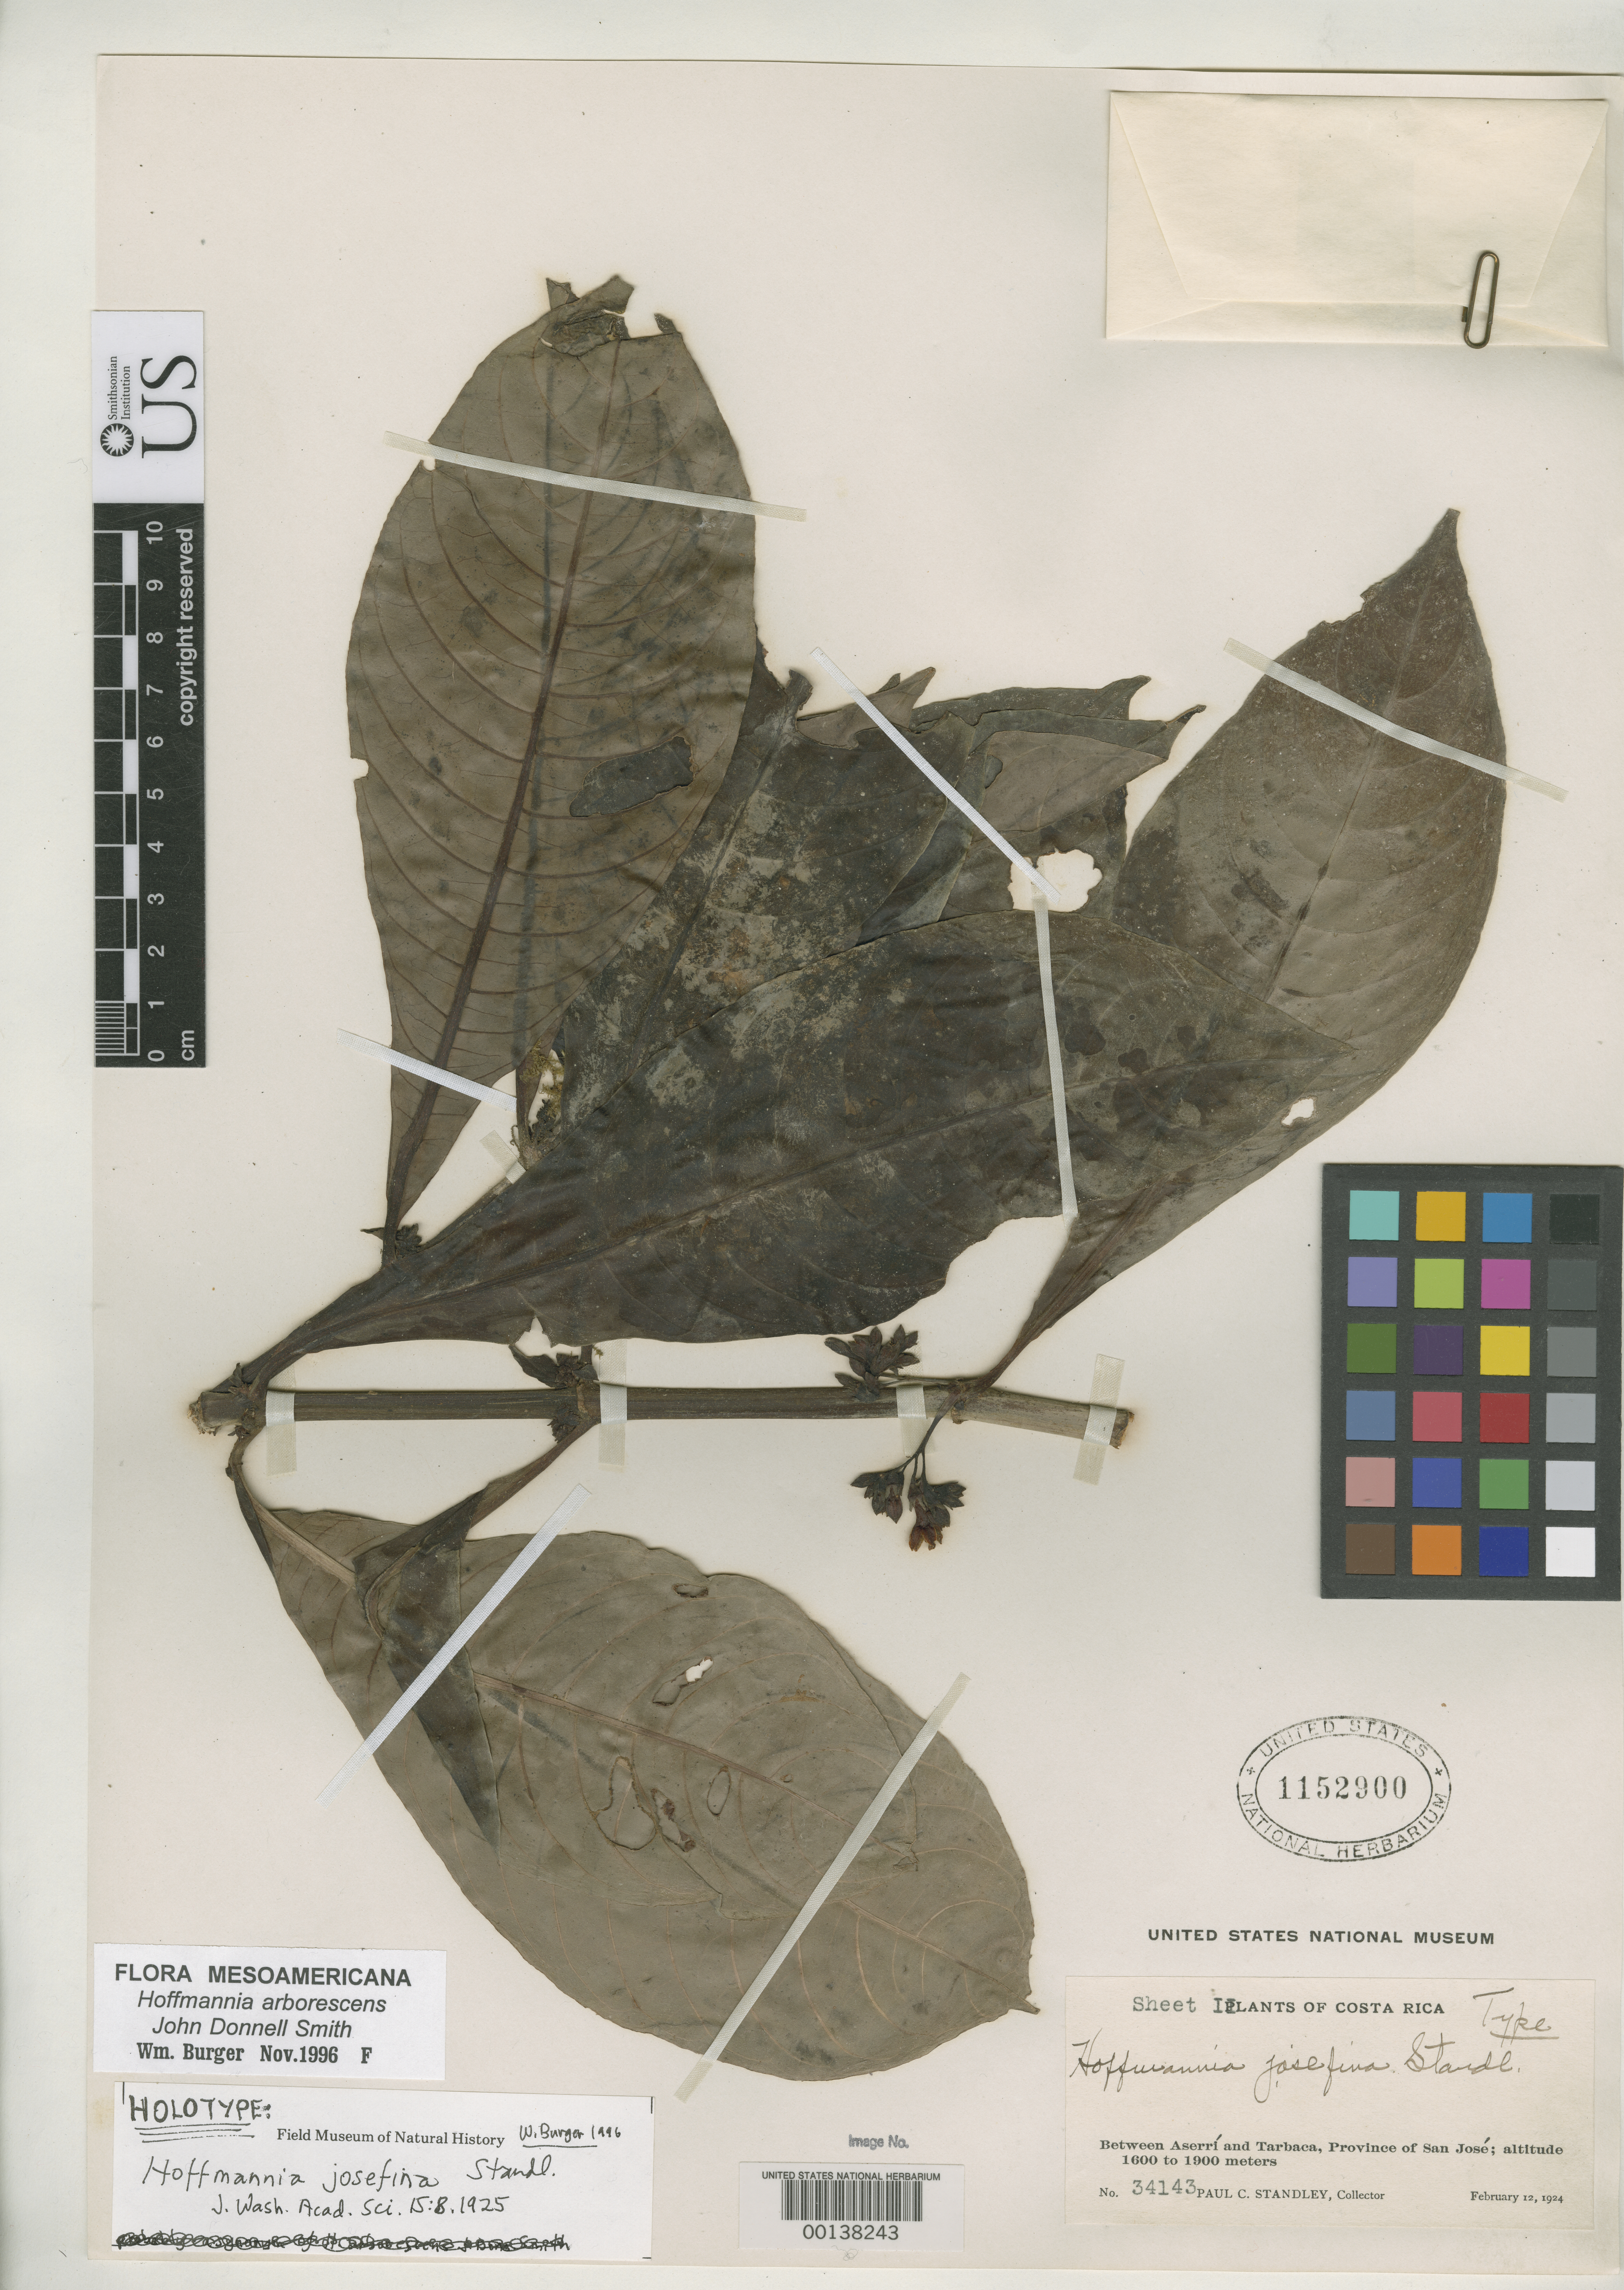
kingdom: Plantae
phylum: Tracheophyta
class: Magnoliopsida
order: Gentianales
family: Rubiaceae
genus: Hoffmannia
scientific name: Hoffmannia josefina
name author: Standl.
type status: Holotype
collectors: P. C. Standley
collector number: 34143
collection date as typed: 12 Feb 1924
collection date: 1924-02-12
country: Costa Rica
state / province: San José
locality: Between Aserri & Tarbaca.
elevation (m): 1600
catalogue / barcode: US 1152900